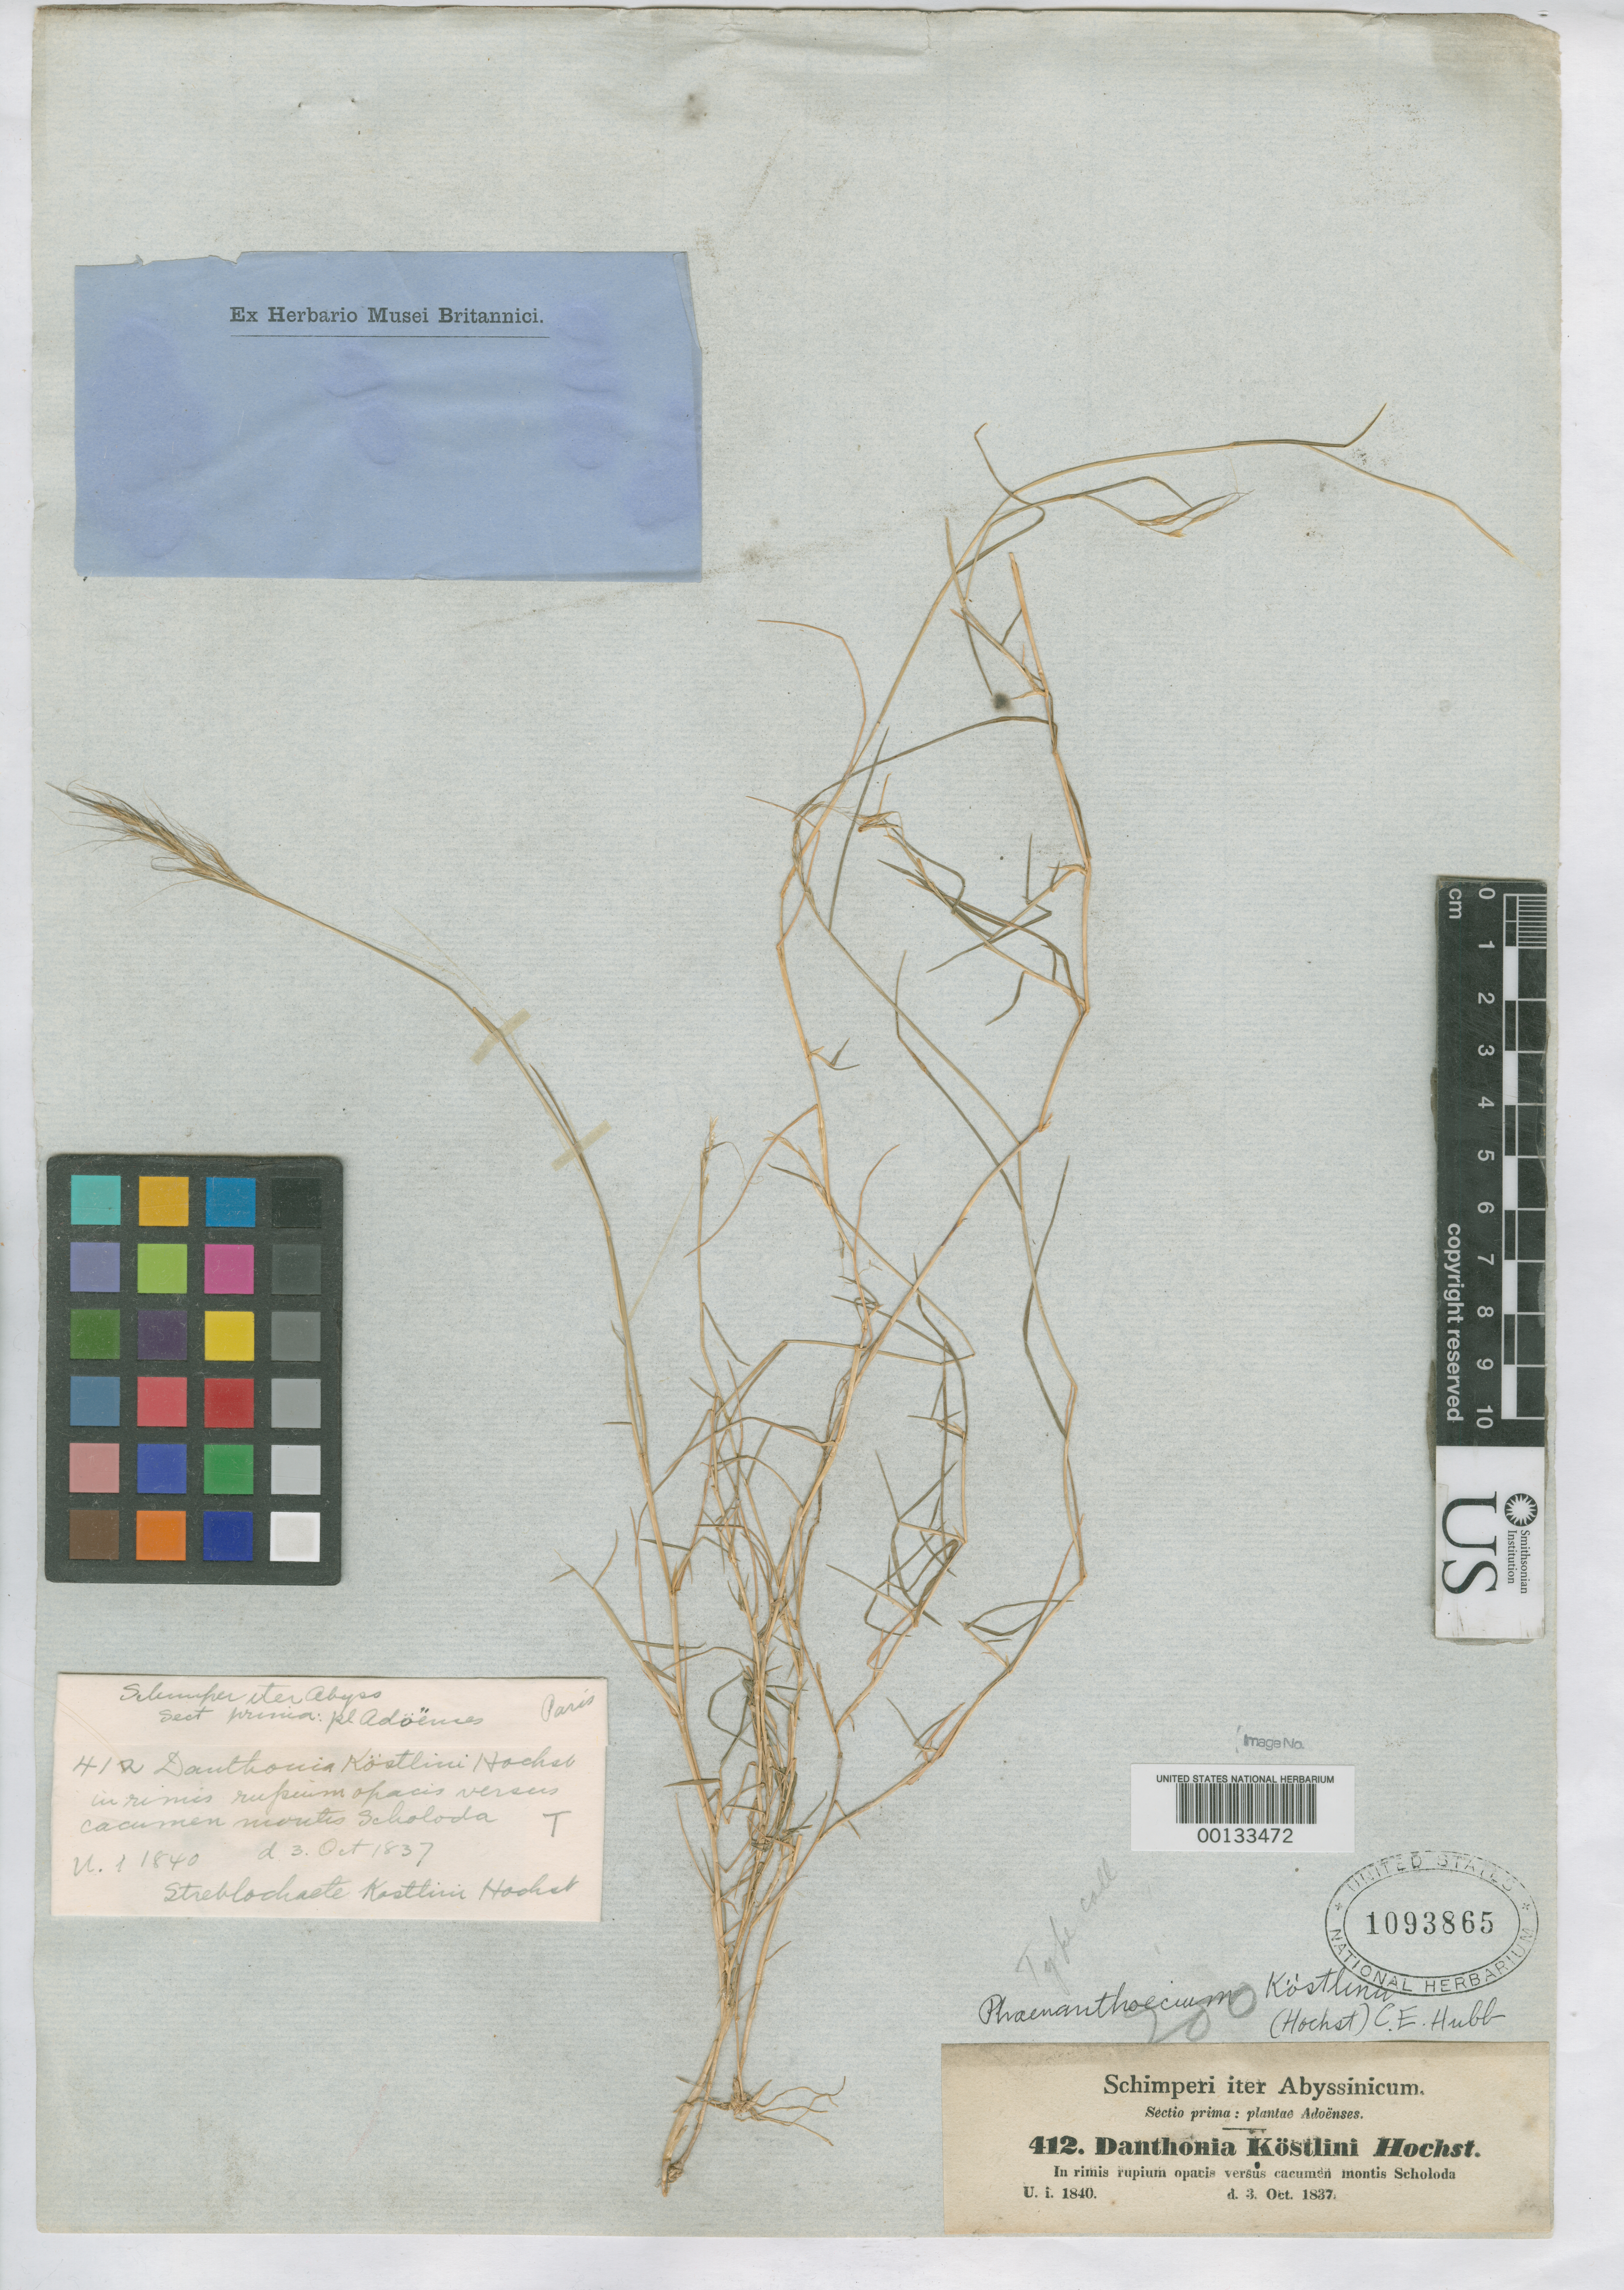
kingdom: Plantae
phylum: Tracheophyta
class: Liliopsida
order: Poales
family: Poaceae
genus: Danthonia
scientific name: Danthonia koestlini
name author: Hochst. ex A. Rich.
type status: Syntype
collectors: G. W. Schimper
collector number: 412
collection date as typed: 03 Oct 1837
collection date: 1837-10-03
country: Ethiopia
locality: "Abyssinia", in rimis rupium opacis versus cacumen montis Scholoda.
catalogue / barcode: US 1093865